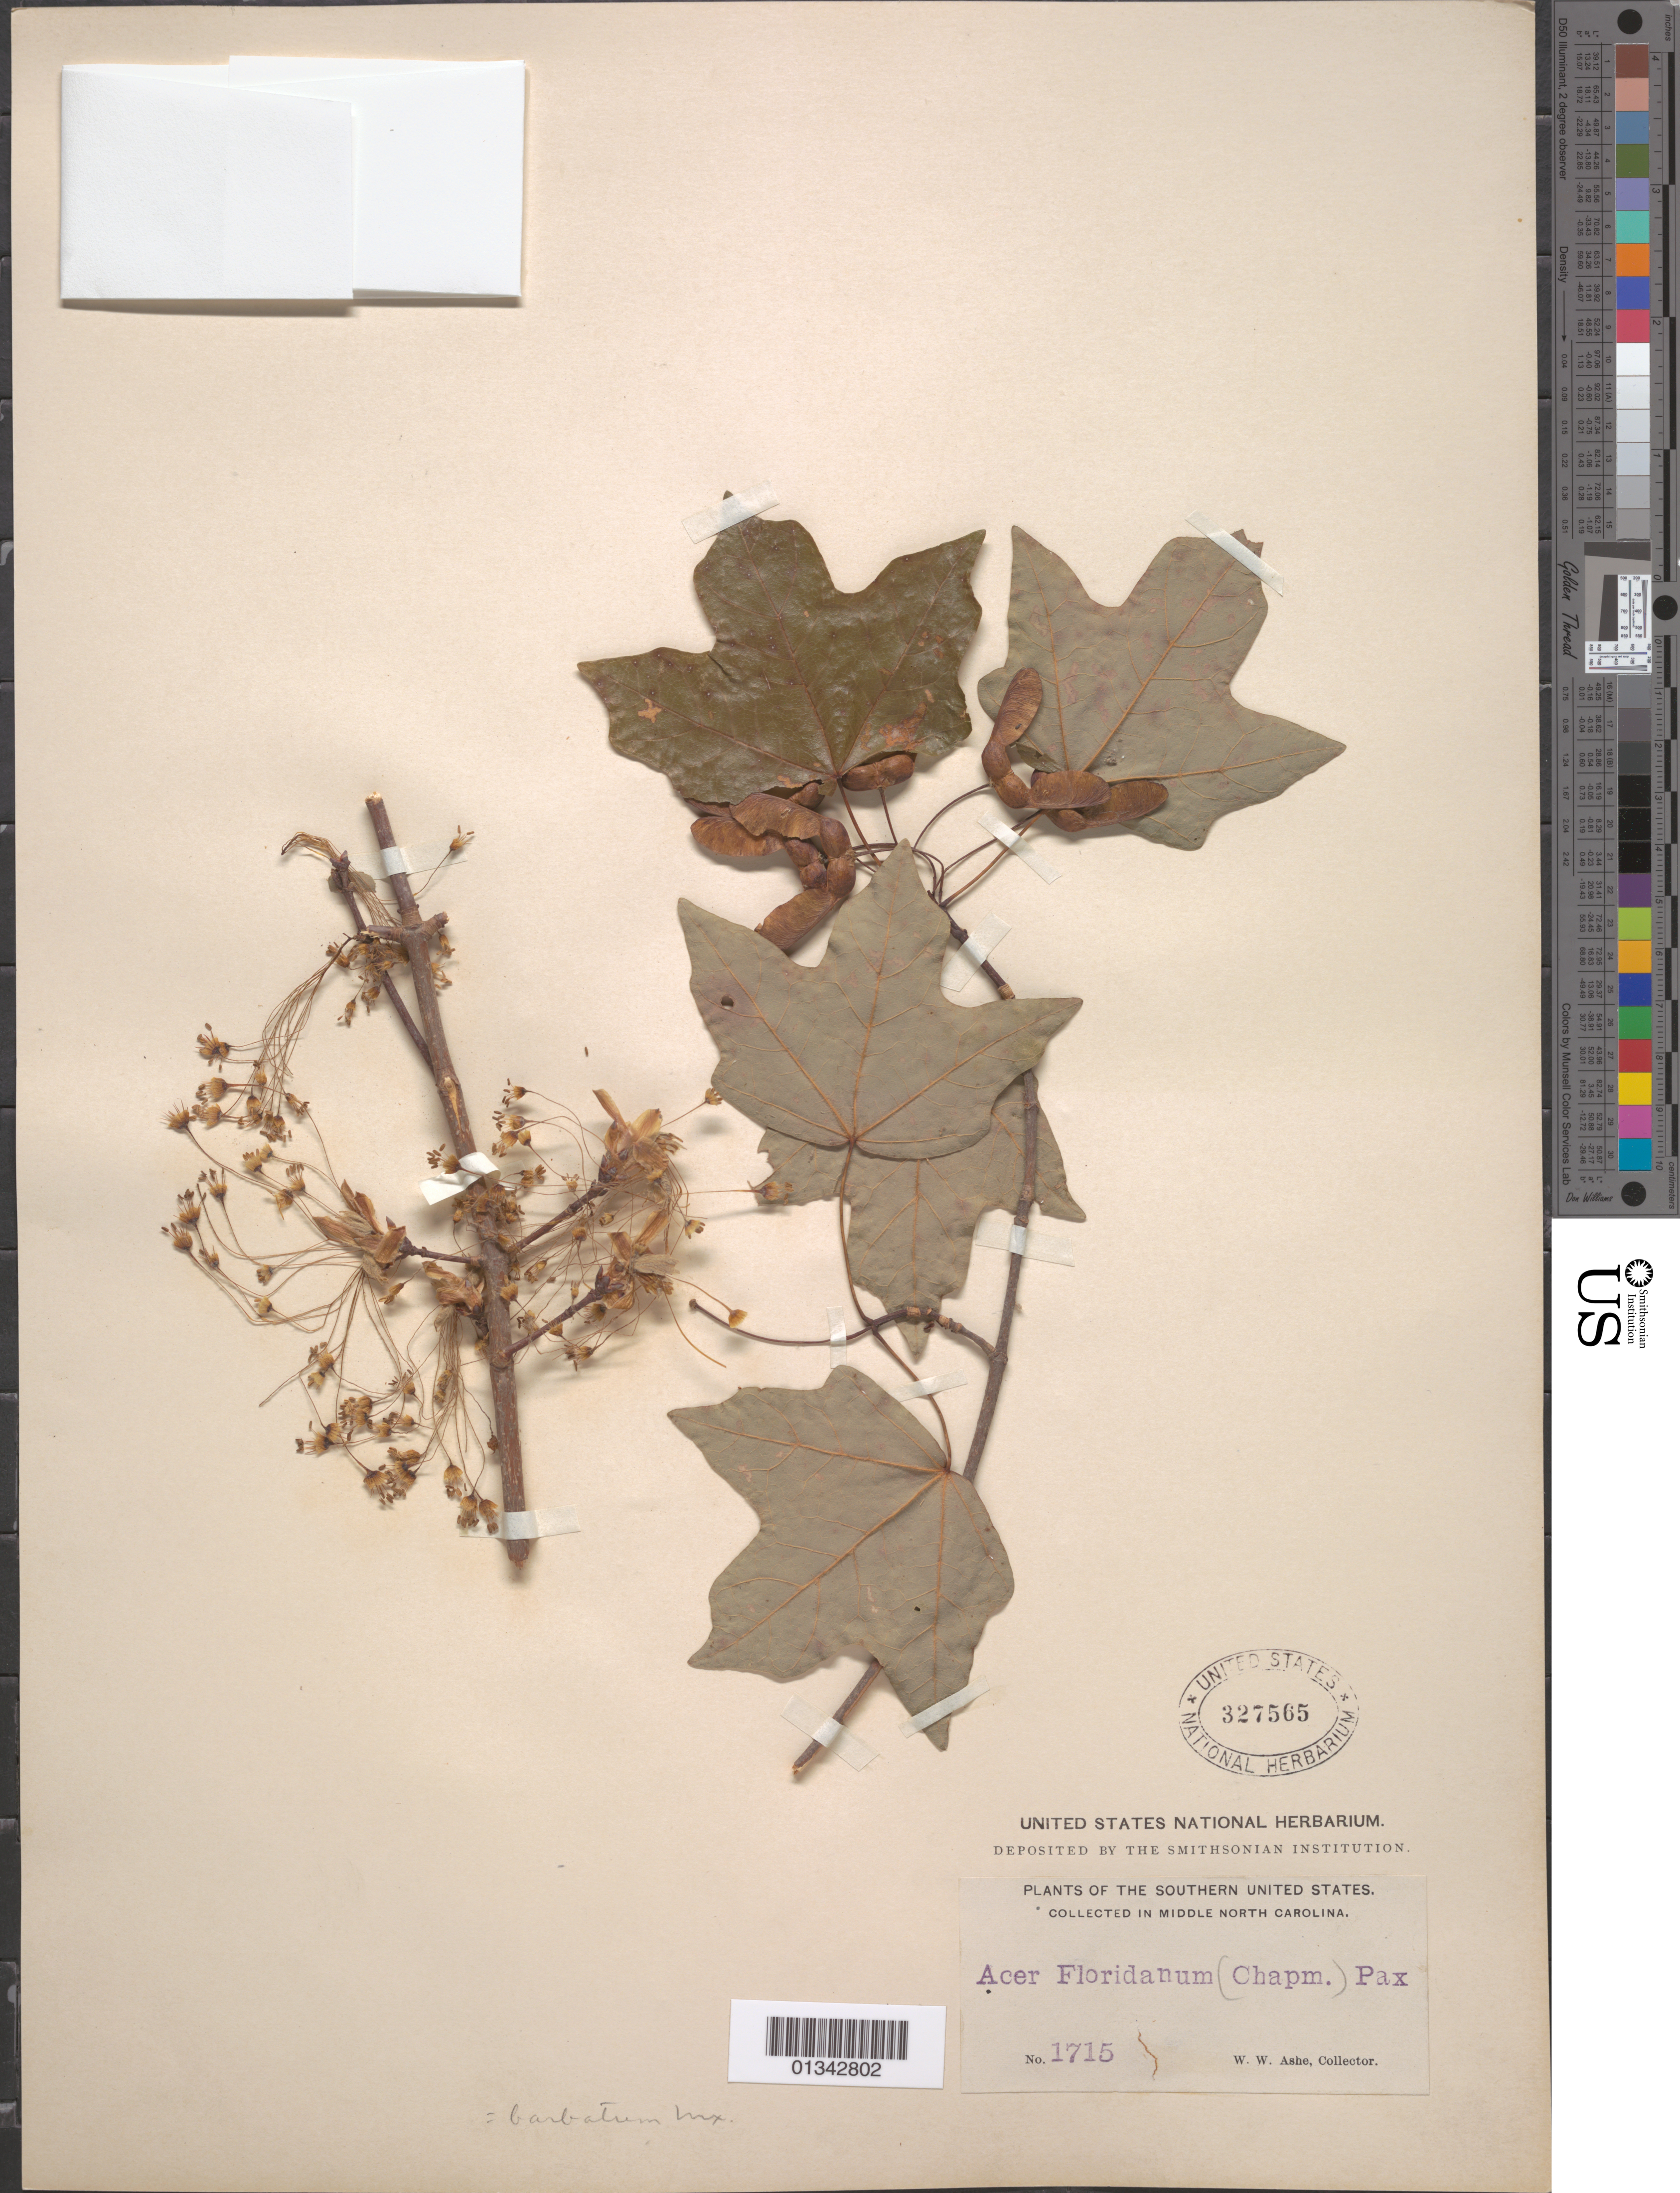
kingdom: Plantae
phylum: Tracheophyta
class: Magnoliopsida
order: Sapindales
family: Sapindaceae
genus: Acer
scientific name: Acer saccharum subsp. floridanum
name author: (Chapm.) Desmarais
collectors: W. W. Ashe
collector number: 1715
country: United States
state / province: North Carolina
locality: In middle North Carolina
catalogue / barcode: US 327565